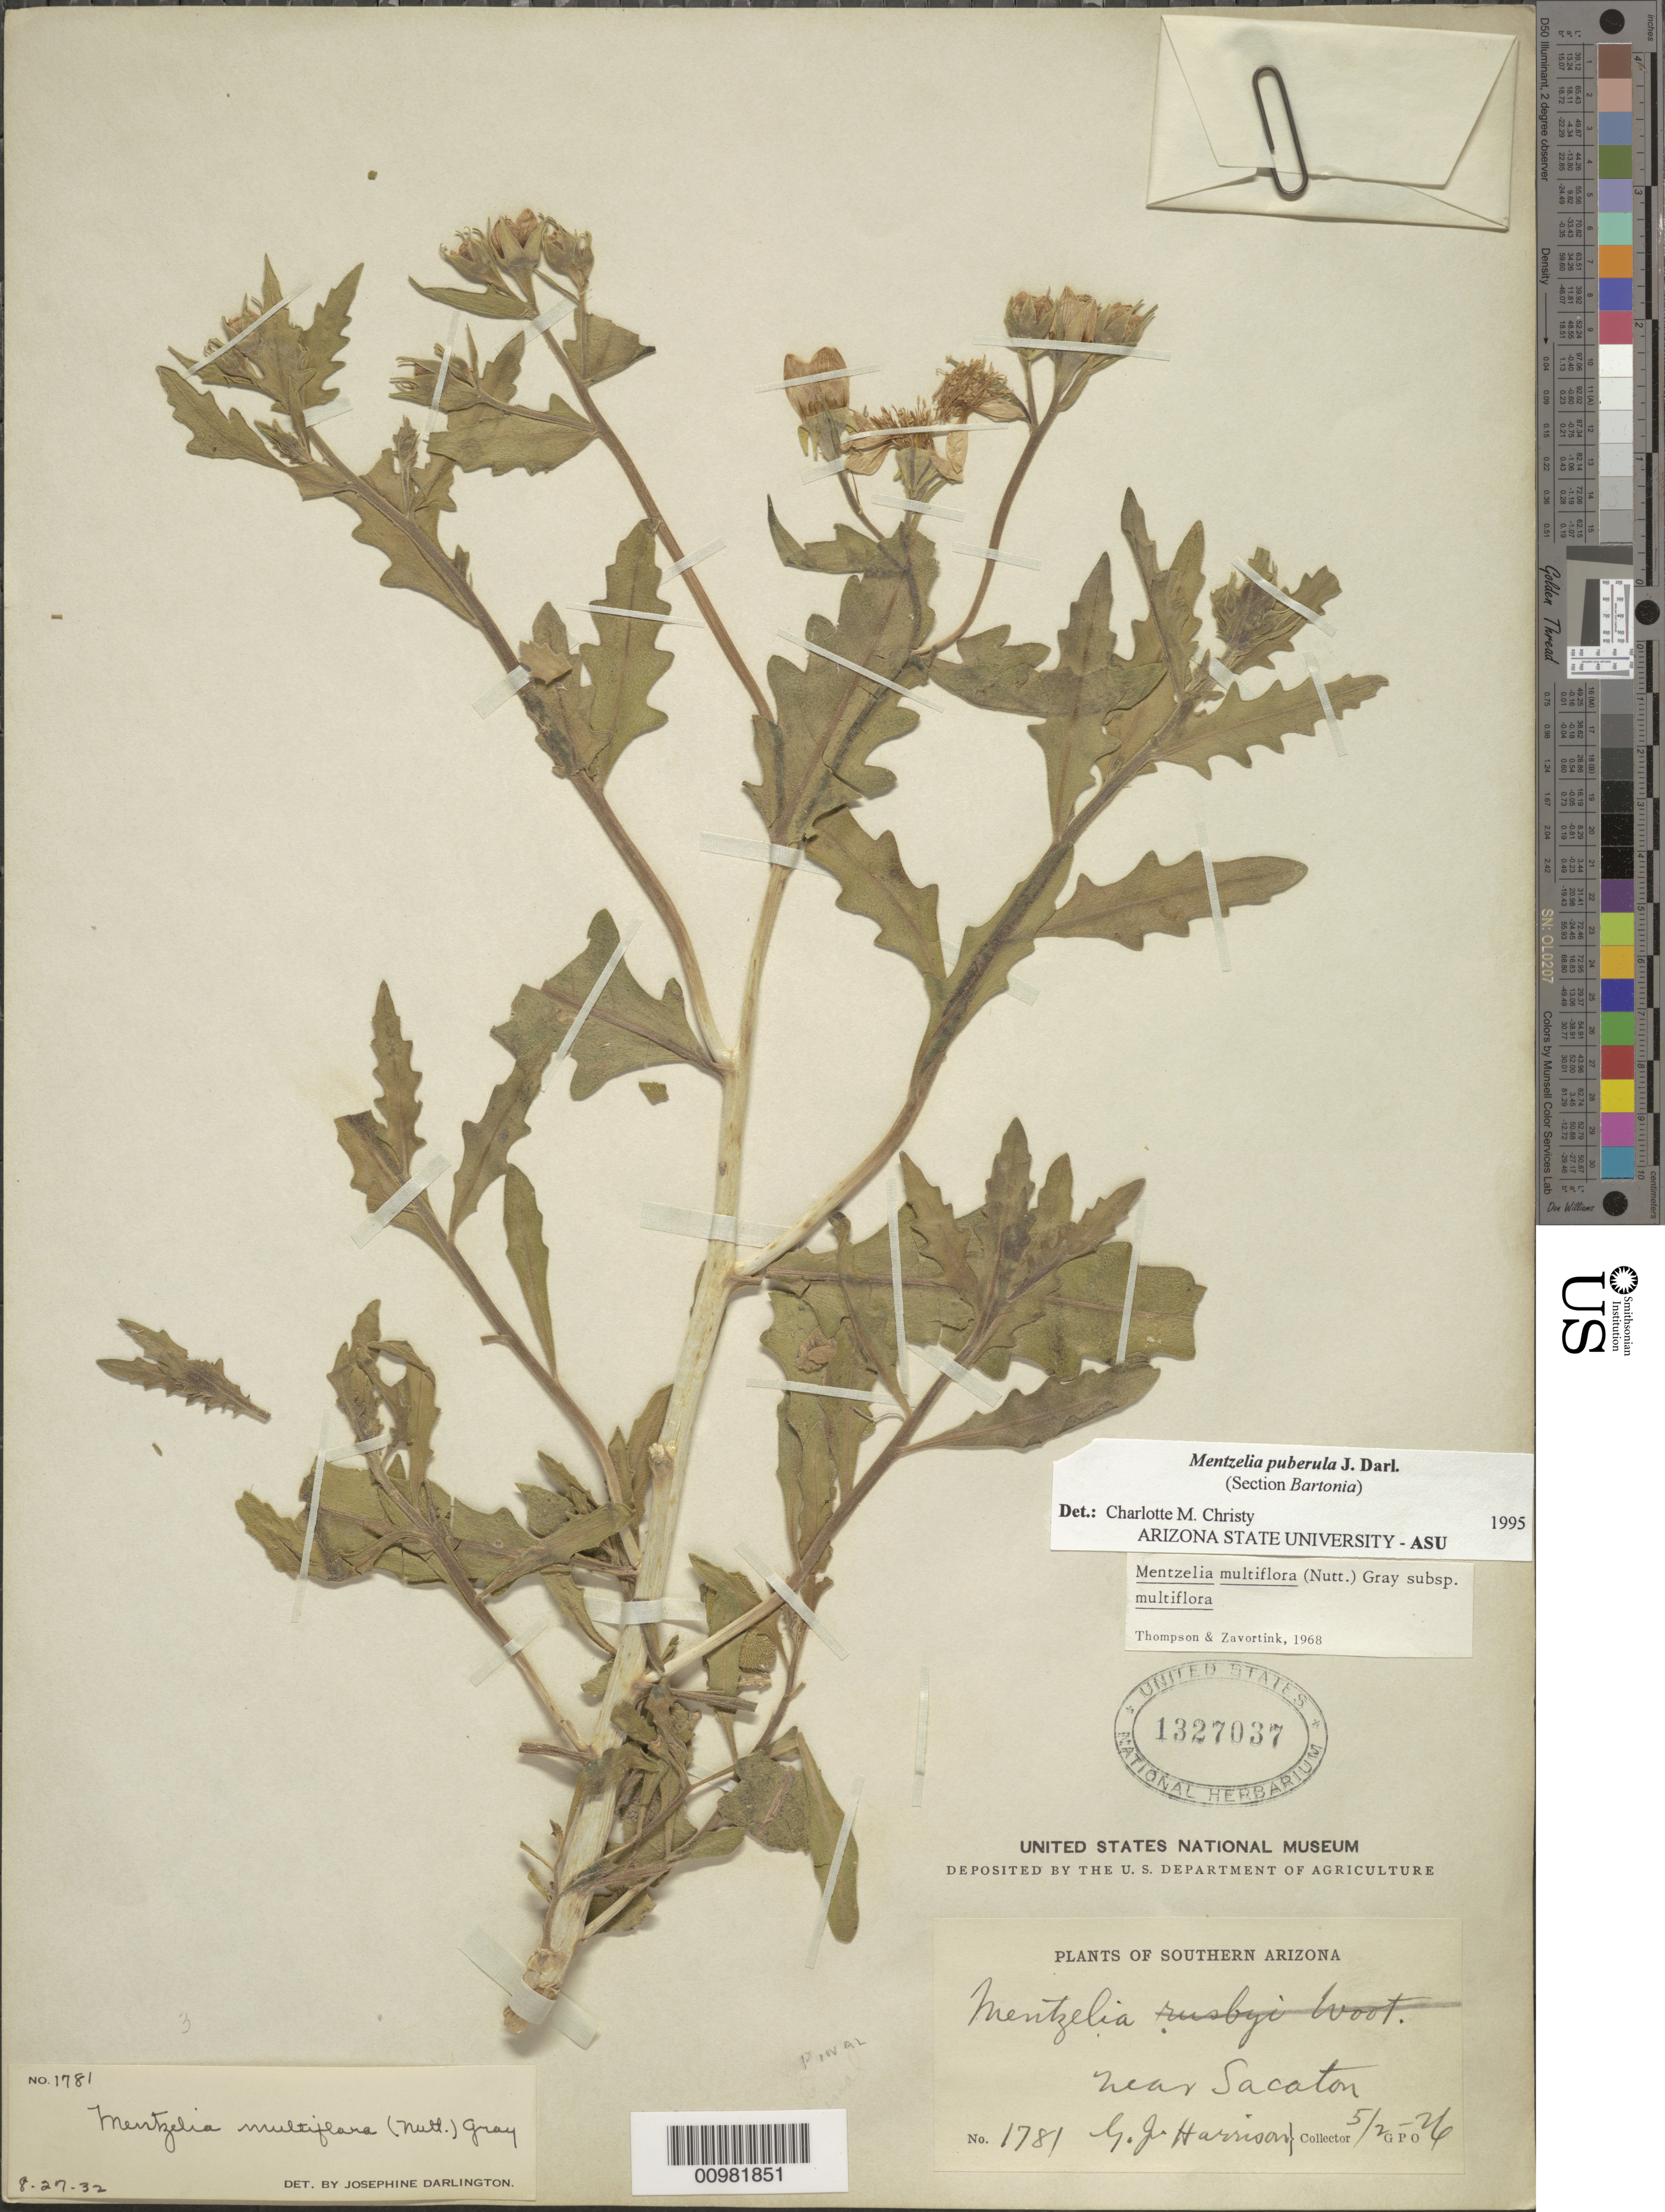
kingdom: Plantae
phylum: Tracheophyta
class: Magnoliopsida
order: Cornales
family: Loasaceae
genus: Mentzelia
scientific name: Mentzelia puberula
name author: J. Darl.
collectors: G. J. Harrison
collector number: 1781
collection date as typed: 02 May 1926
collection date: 1926-05-02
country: United States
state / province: Arizona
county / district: Pinal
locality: near Sacaton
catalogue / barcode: US 1327037